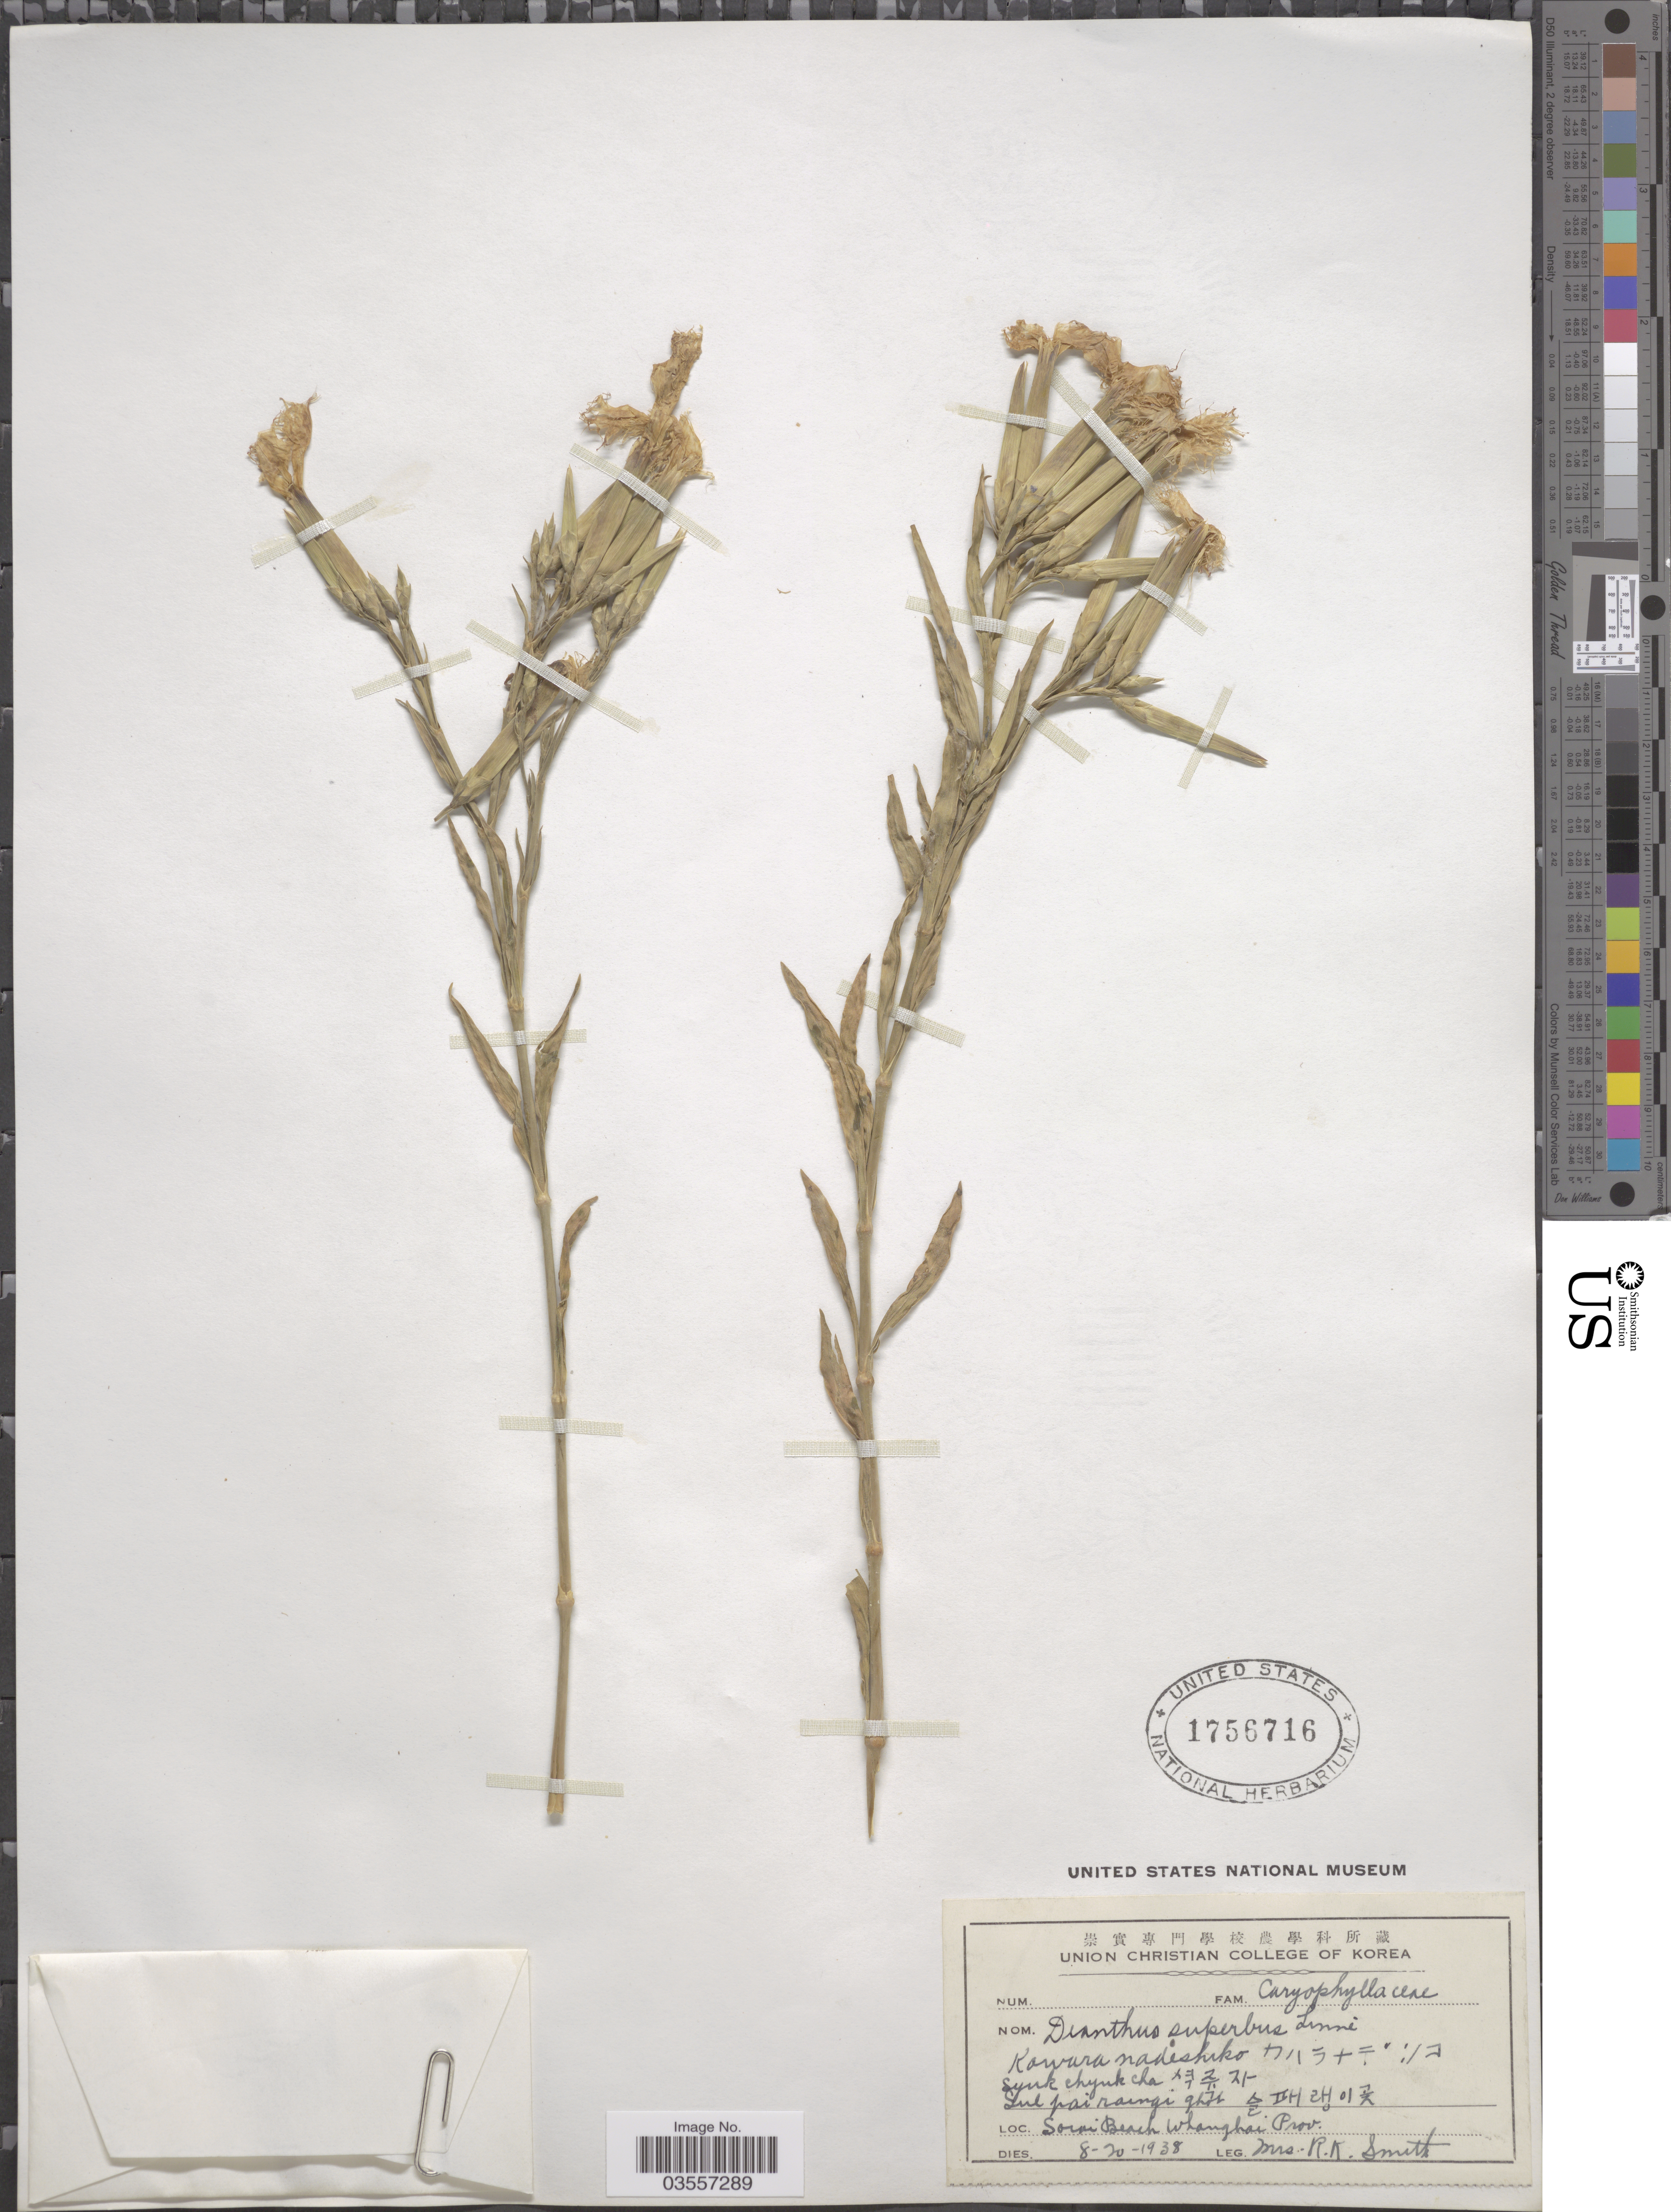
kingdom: Plantae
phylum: Tracheophyta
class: Magnoliopsida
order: Caryophyllales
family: Caryophyllaceae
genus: Dianthus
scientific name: Dianthus superbus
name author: L.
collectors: Mrs. R. K. Smith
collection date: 1938-08-20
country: North Korea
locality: Sorai Beach Whanghai Prov.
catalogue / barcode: US 1756716